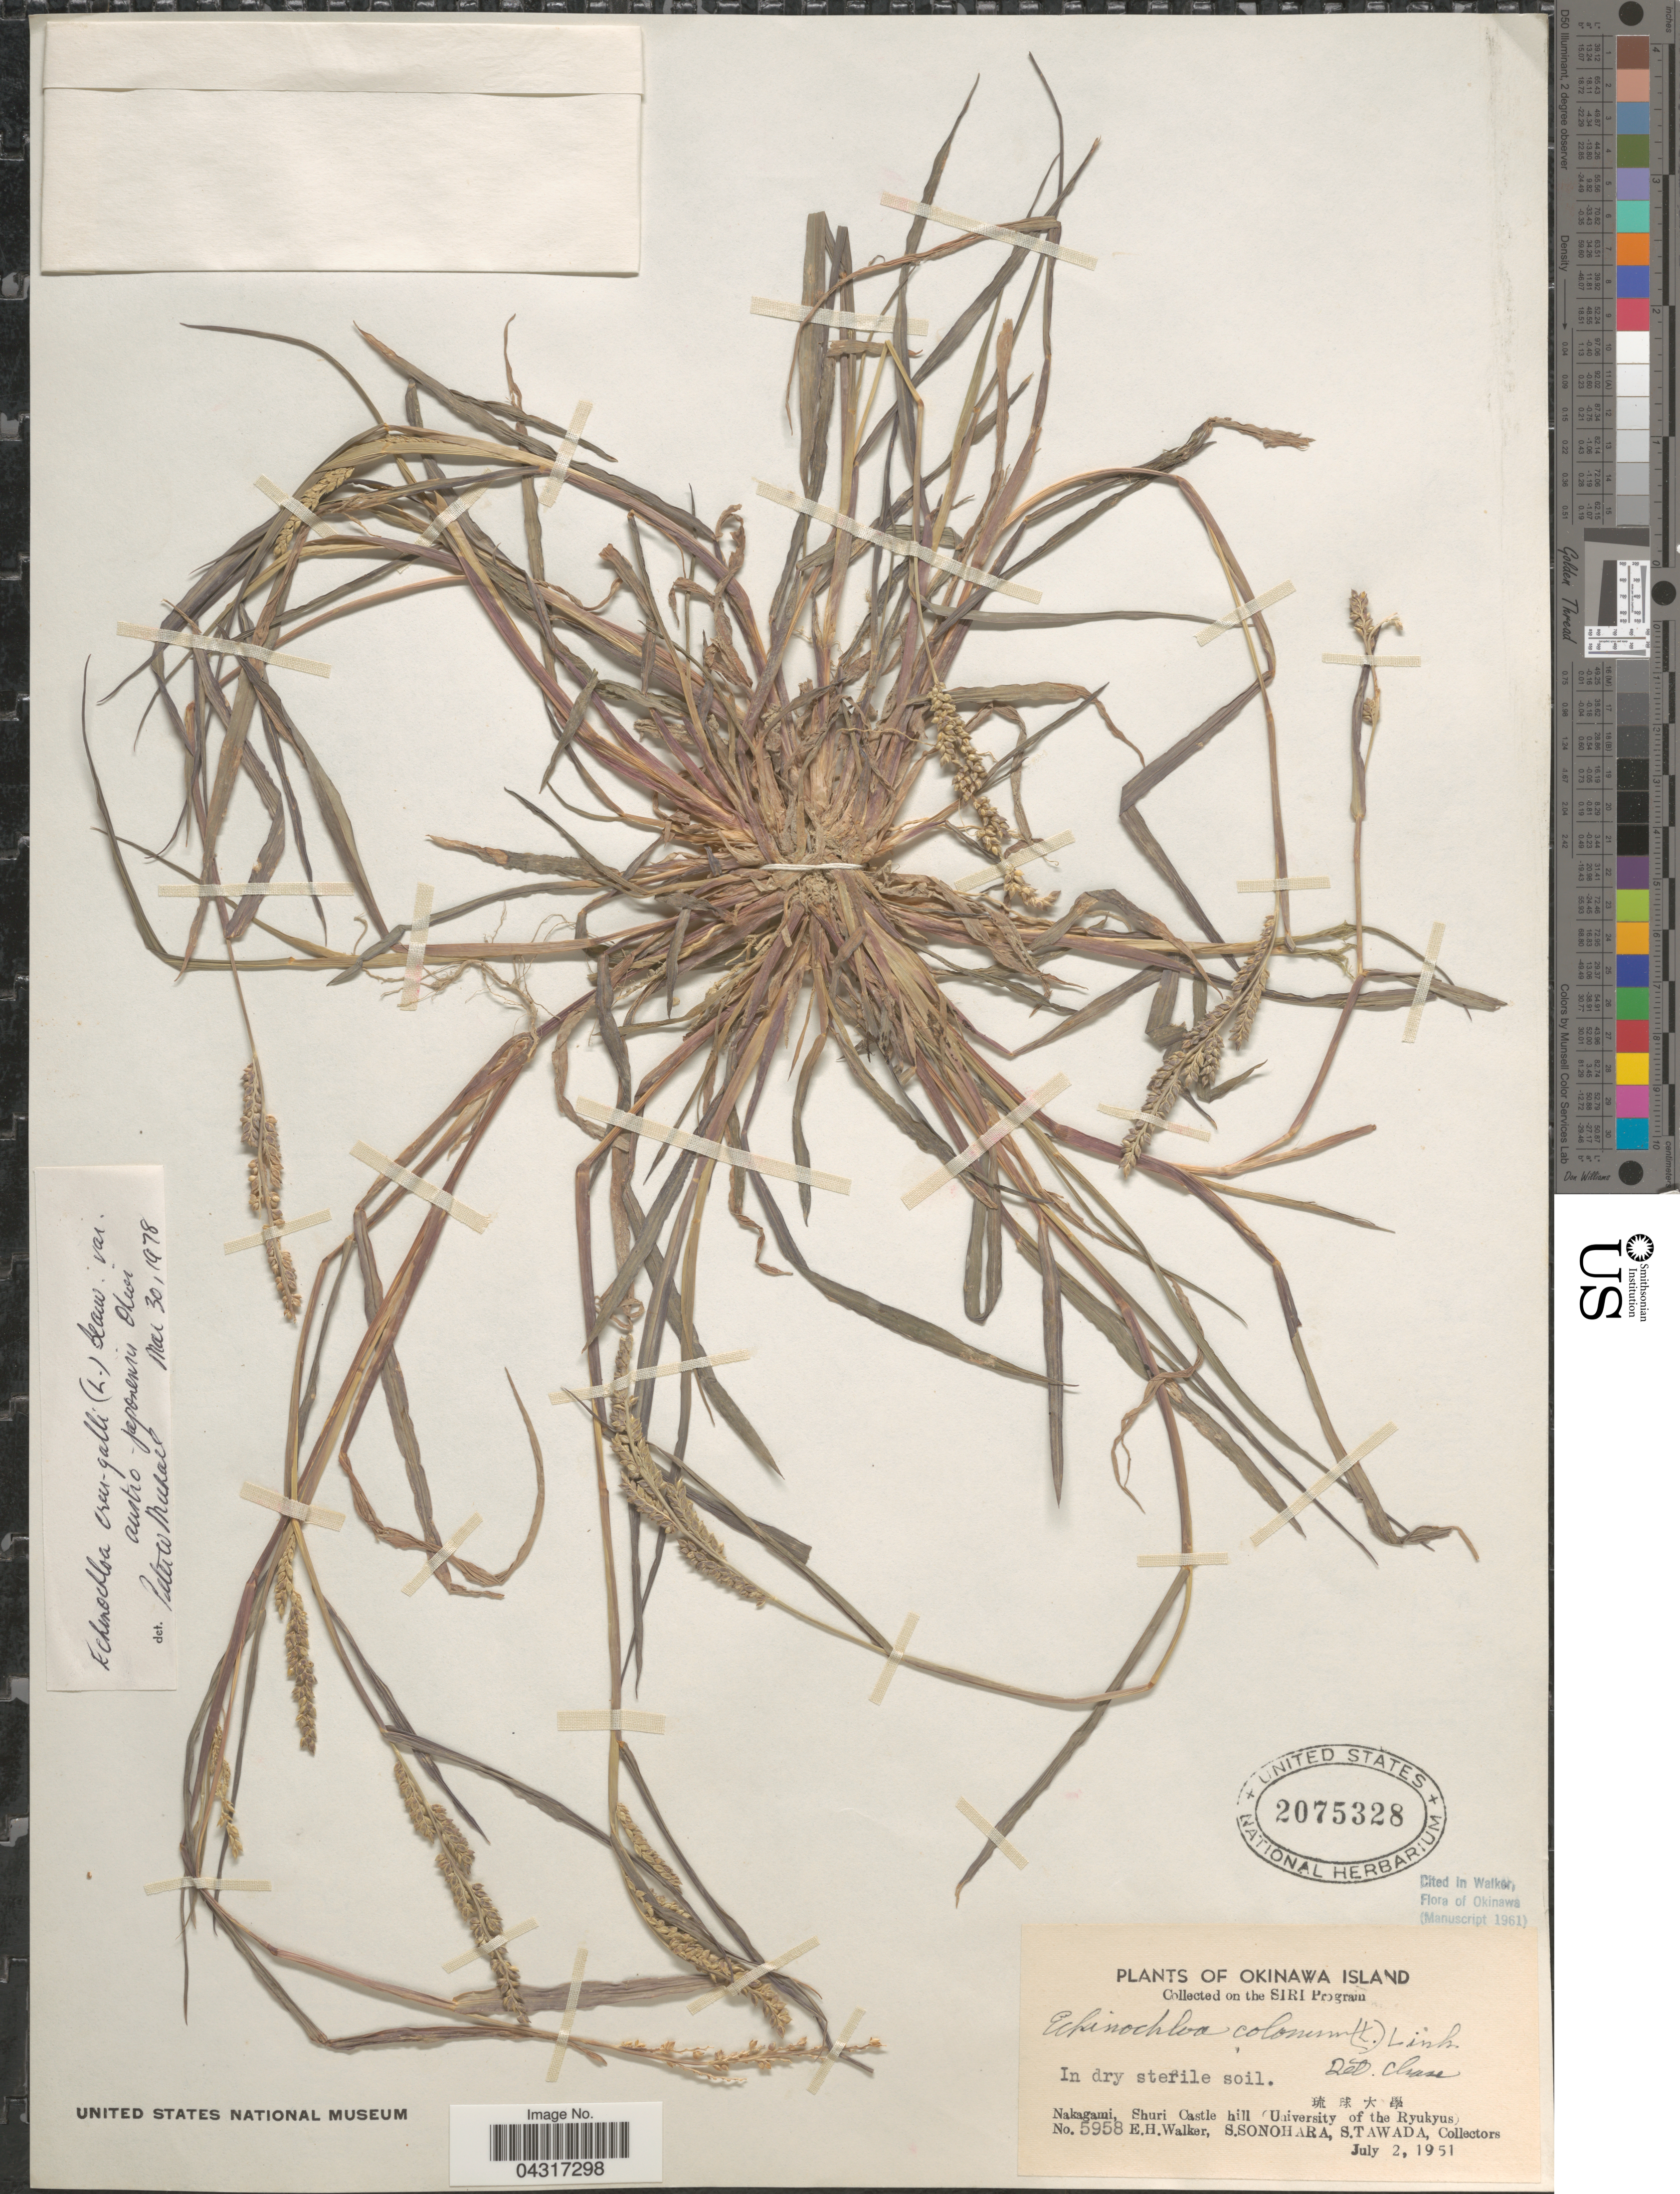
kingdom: Plantae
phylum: Tracheophyta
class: Liliopsida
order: Poales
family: Poaceae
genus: Echinochloa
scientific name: Echinochloa crus-galli var. austrojaponensis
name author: Ohwi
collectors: E. H. Walker, S. Sonohara & S. Tawada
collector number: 5958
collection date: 1951-07-02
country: Japan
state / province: Okinawa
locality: Okinawa Island. In dry sterile soil. Nakagami, Shuri Castle hill University of the Ryukyus.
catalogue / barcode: US 2075328